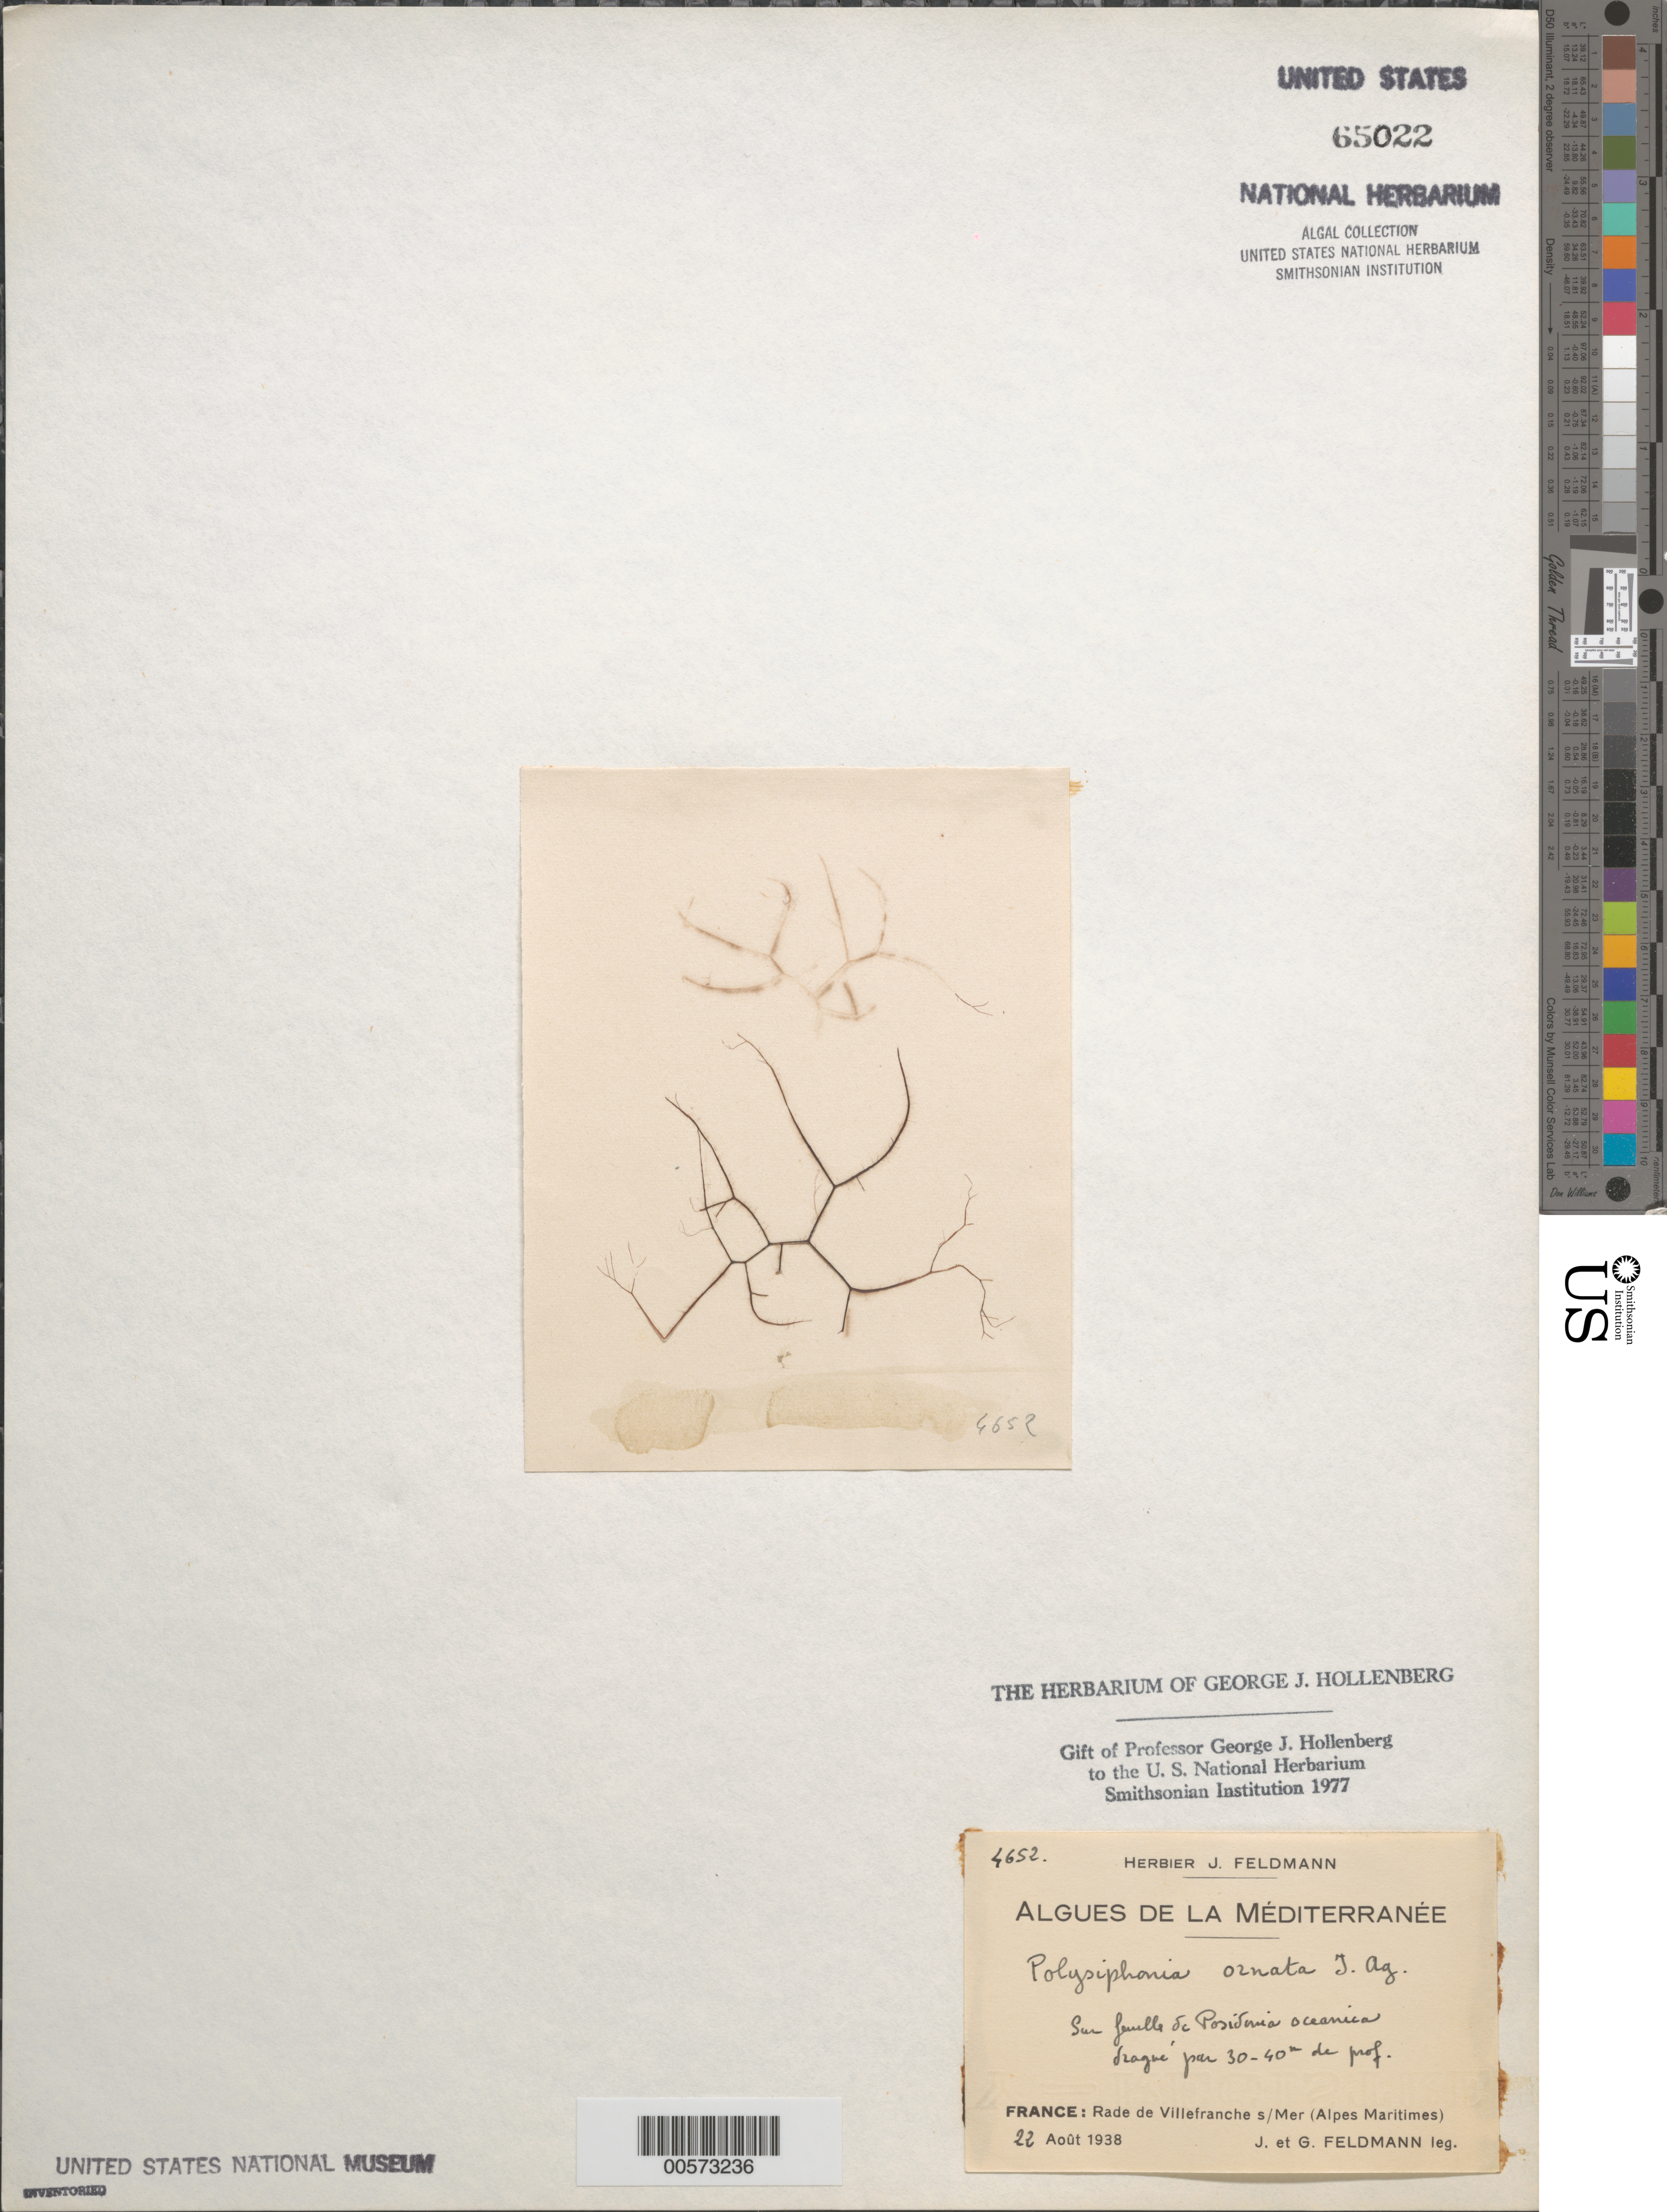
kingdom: Plantae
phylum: Rhodophyta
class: Florideophyceae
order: Ceramiales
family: Rhodomelaceae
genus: Polysiphonia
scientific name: Polysiphonia ornata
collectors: J. Feldmann & G. Feldmann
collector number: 4652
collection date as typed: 22 Aug 1938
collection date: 1938-08-22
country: France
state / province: Provence-Alpes-Côte d'Azur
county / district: Alpes-Maritimes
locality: Villefranche sur Mer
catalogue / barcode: US 65022